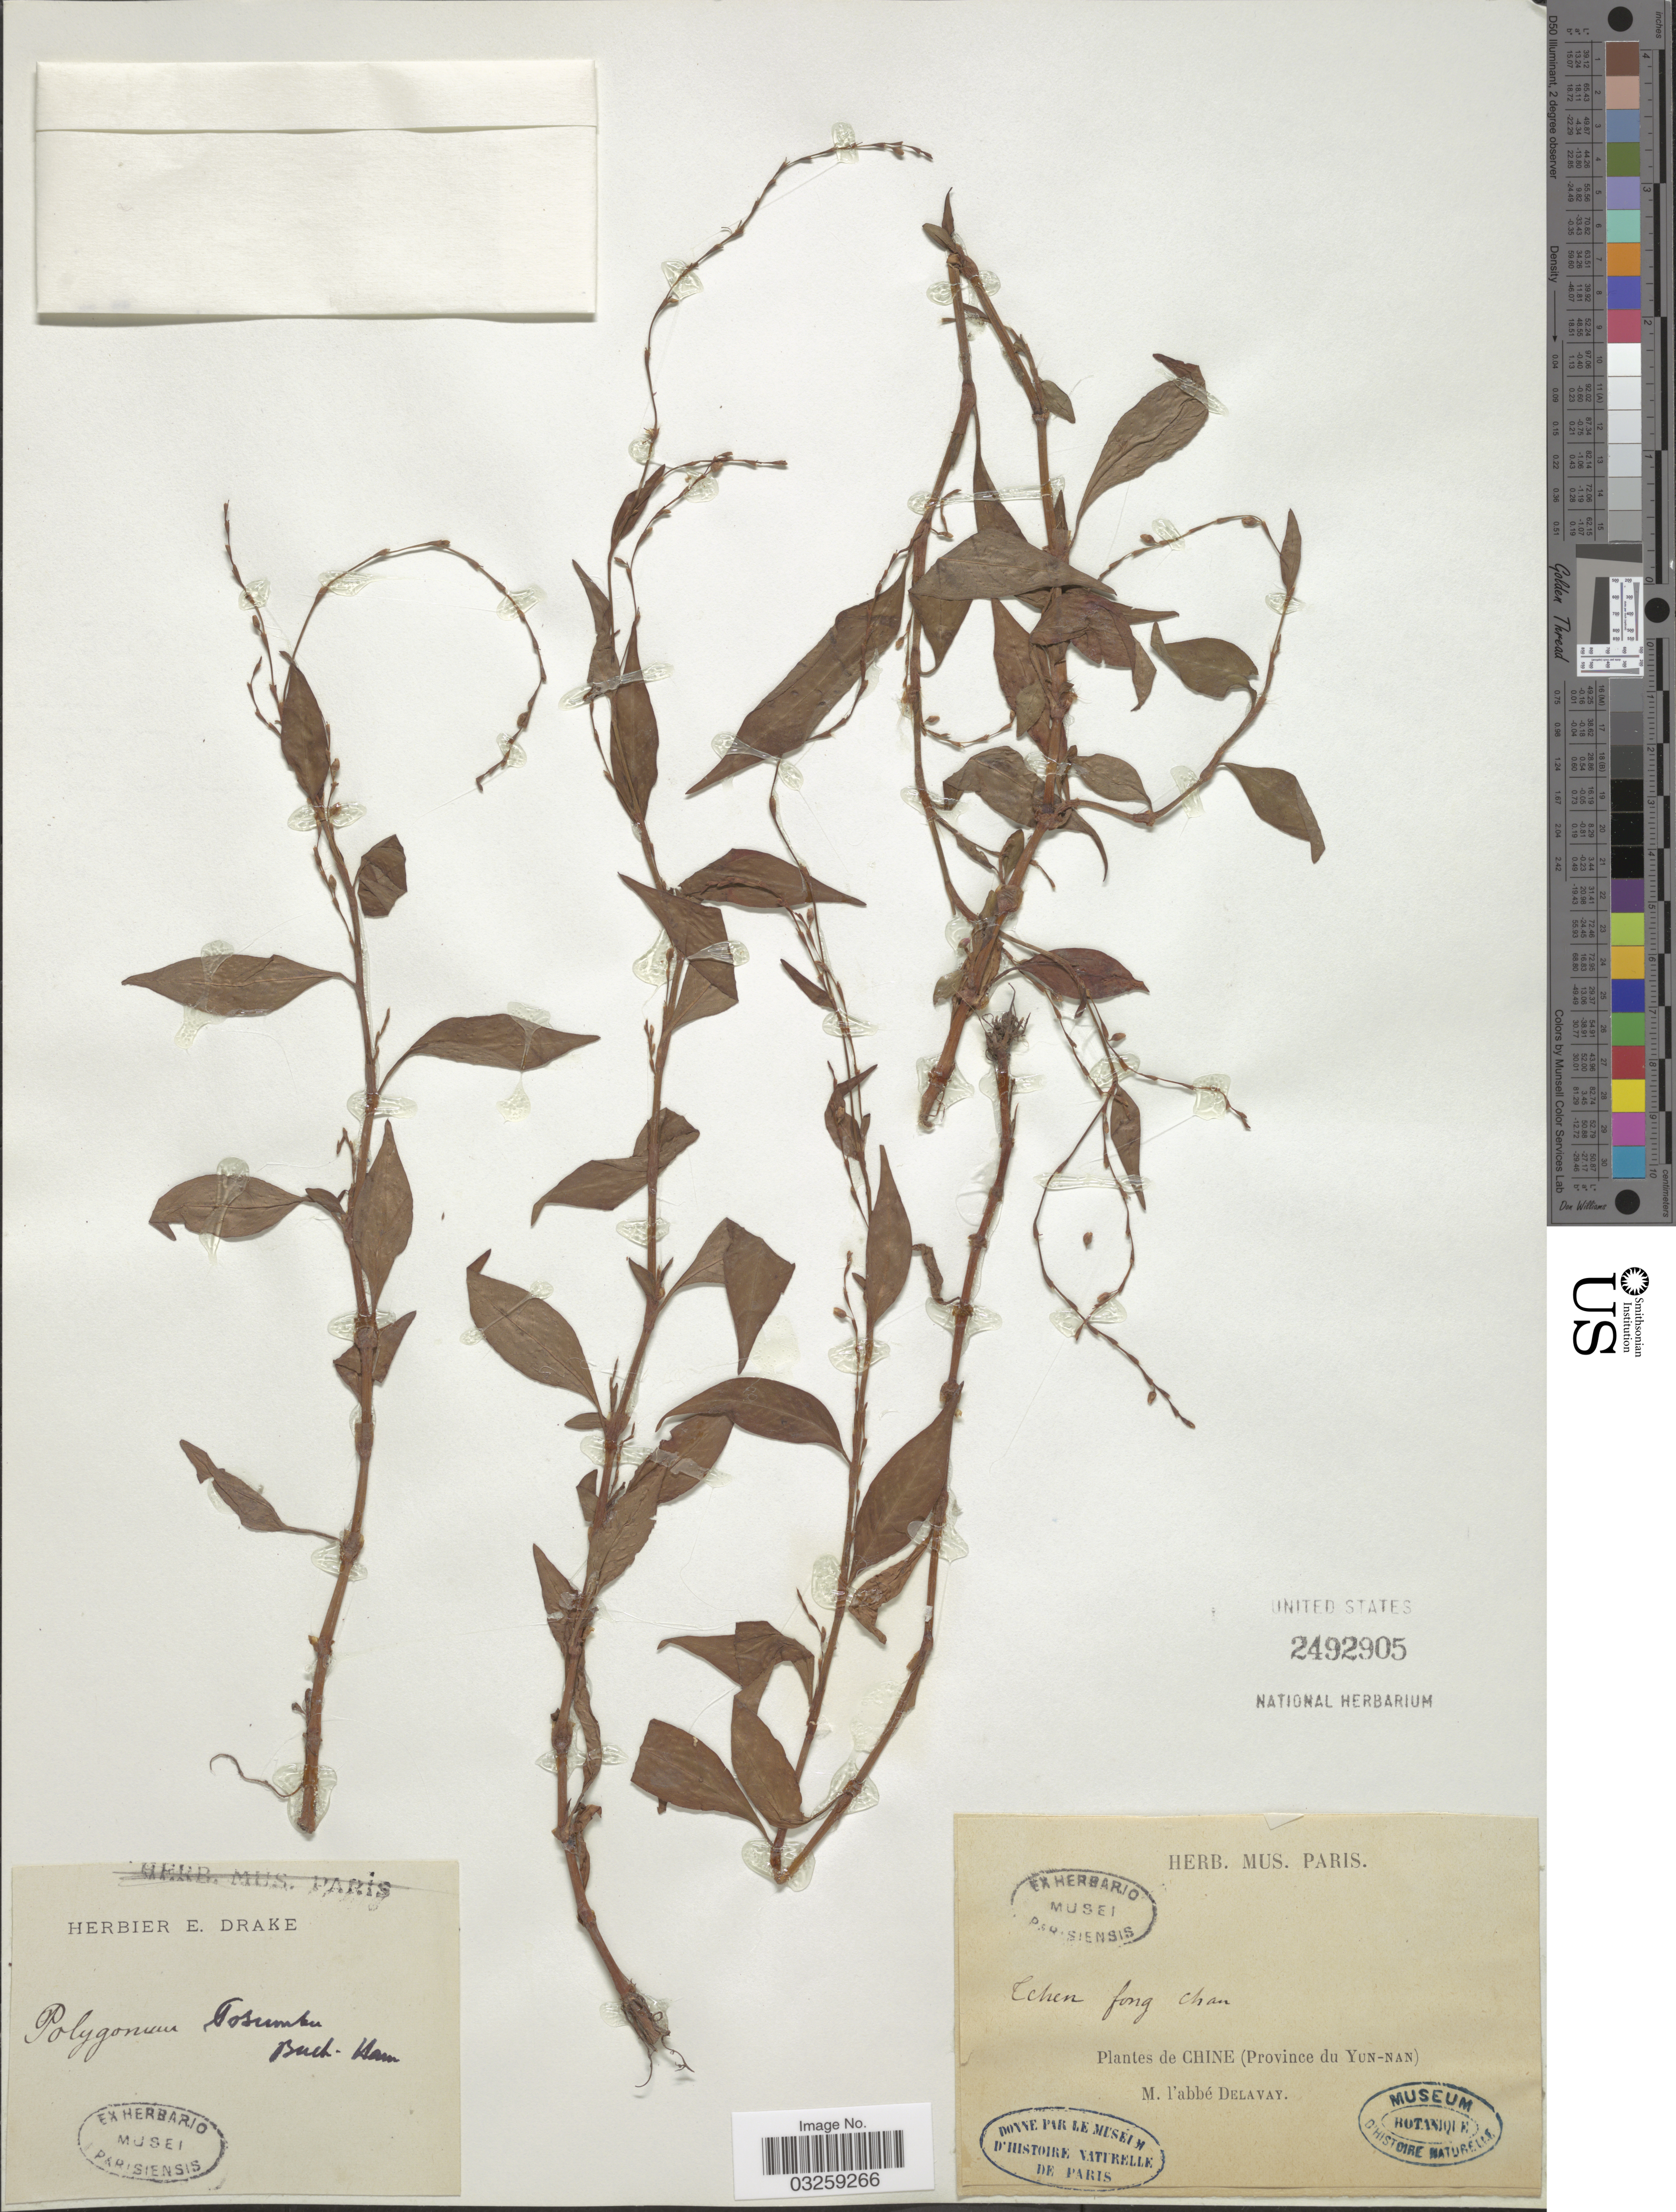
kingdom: Plantae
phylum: Tracheophyta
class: Magnoliopsida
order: Caryophyllales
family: Polygonaceae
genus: Polygonum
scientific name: Polygonum posumbu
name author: Buch.-Ham. ex D. Don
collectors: P. Delavay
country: China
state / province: Yunnan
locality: Province du Yun-nan.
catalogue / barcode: US 2492905